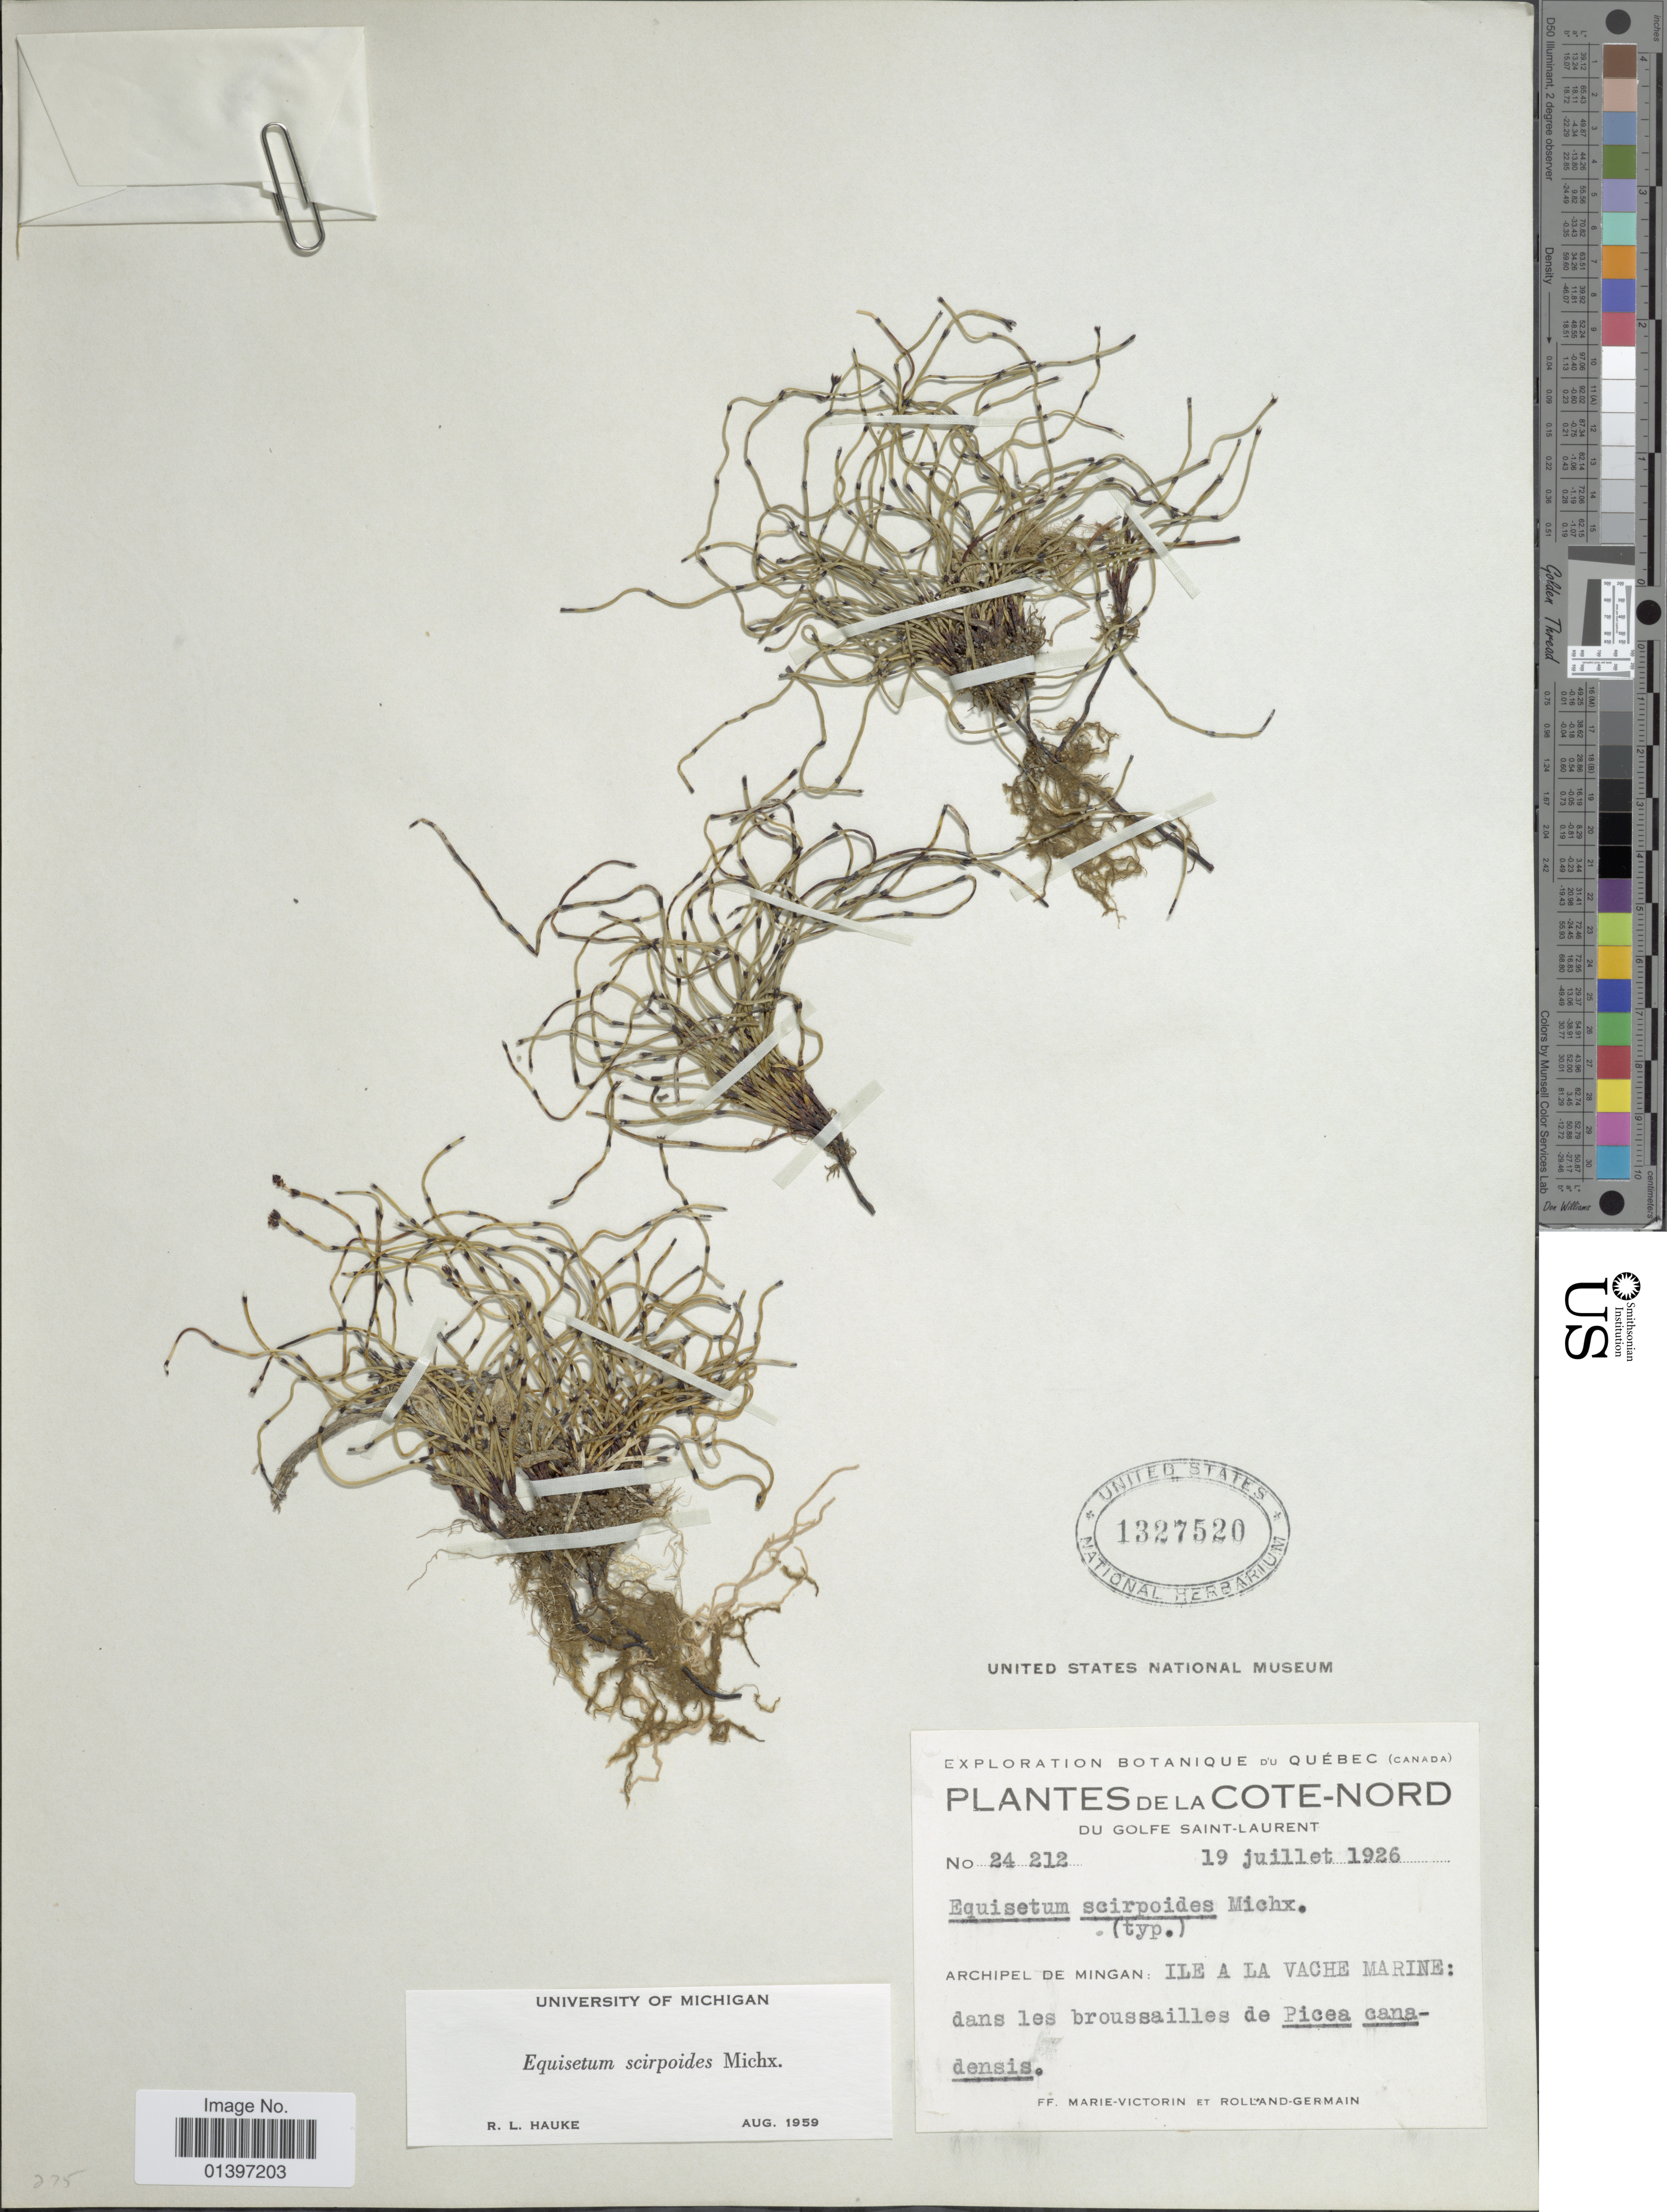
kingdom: Plantae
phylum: Tracheophyta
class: Polypodiopsida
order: Equisetales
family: Equisetaceae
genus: Equisetum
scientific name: Equisetum scirpoides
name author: Michx.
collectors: Fr. Marie-Victorin & Rolland-Germain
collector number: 24212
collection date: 1926-07-19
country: Canada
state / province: Quebec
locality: La Cote-Nord, Du Golfe Saint-Laurent, Archipel de Mingan: Ile La Vache Marine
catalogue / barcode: US 1327520